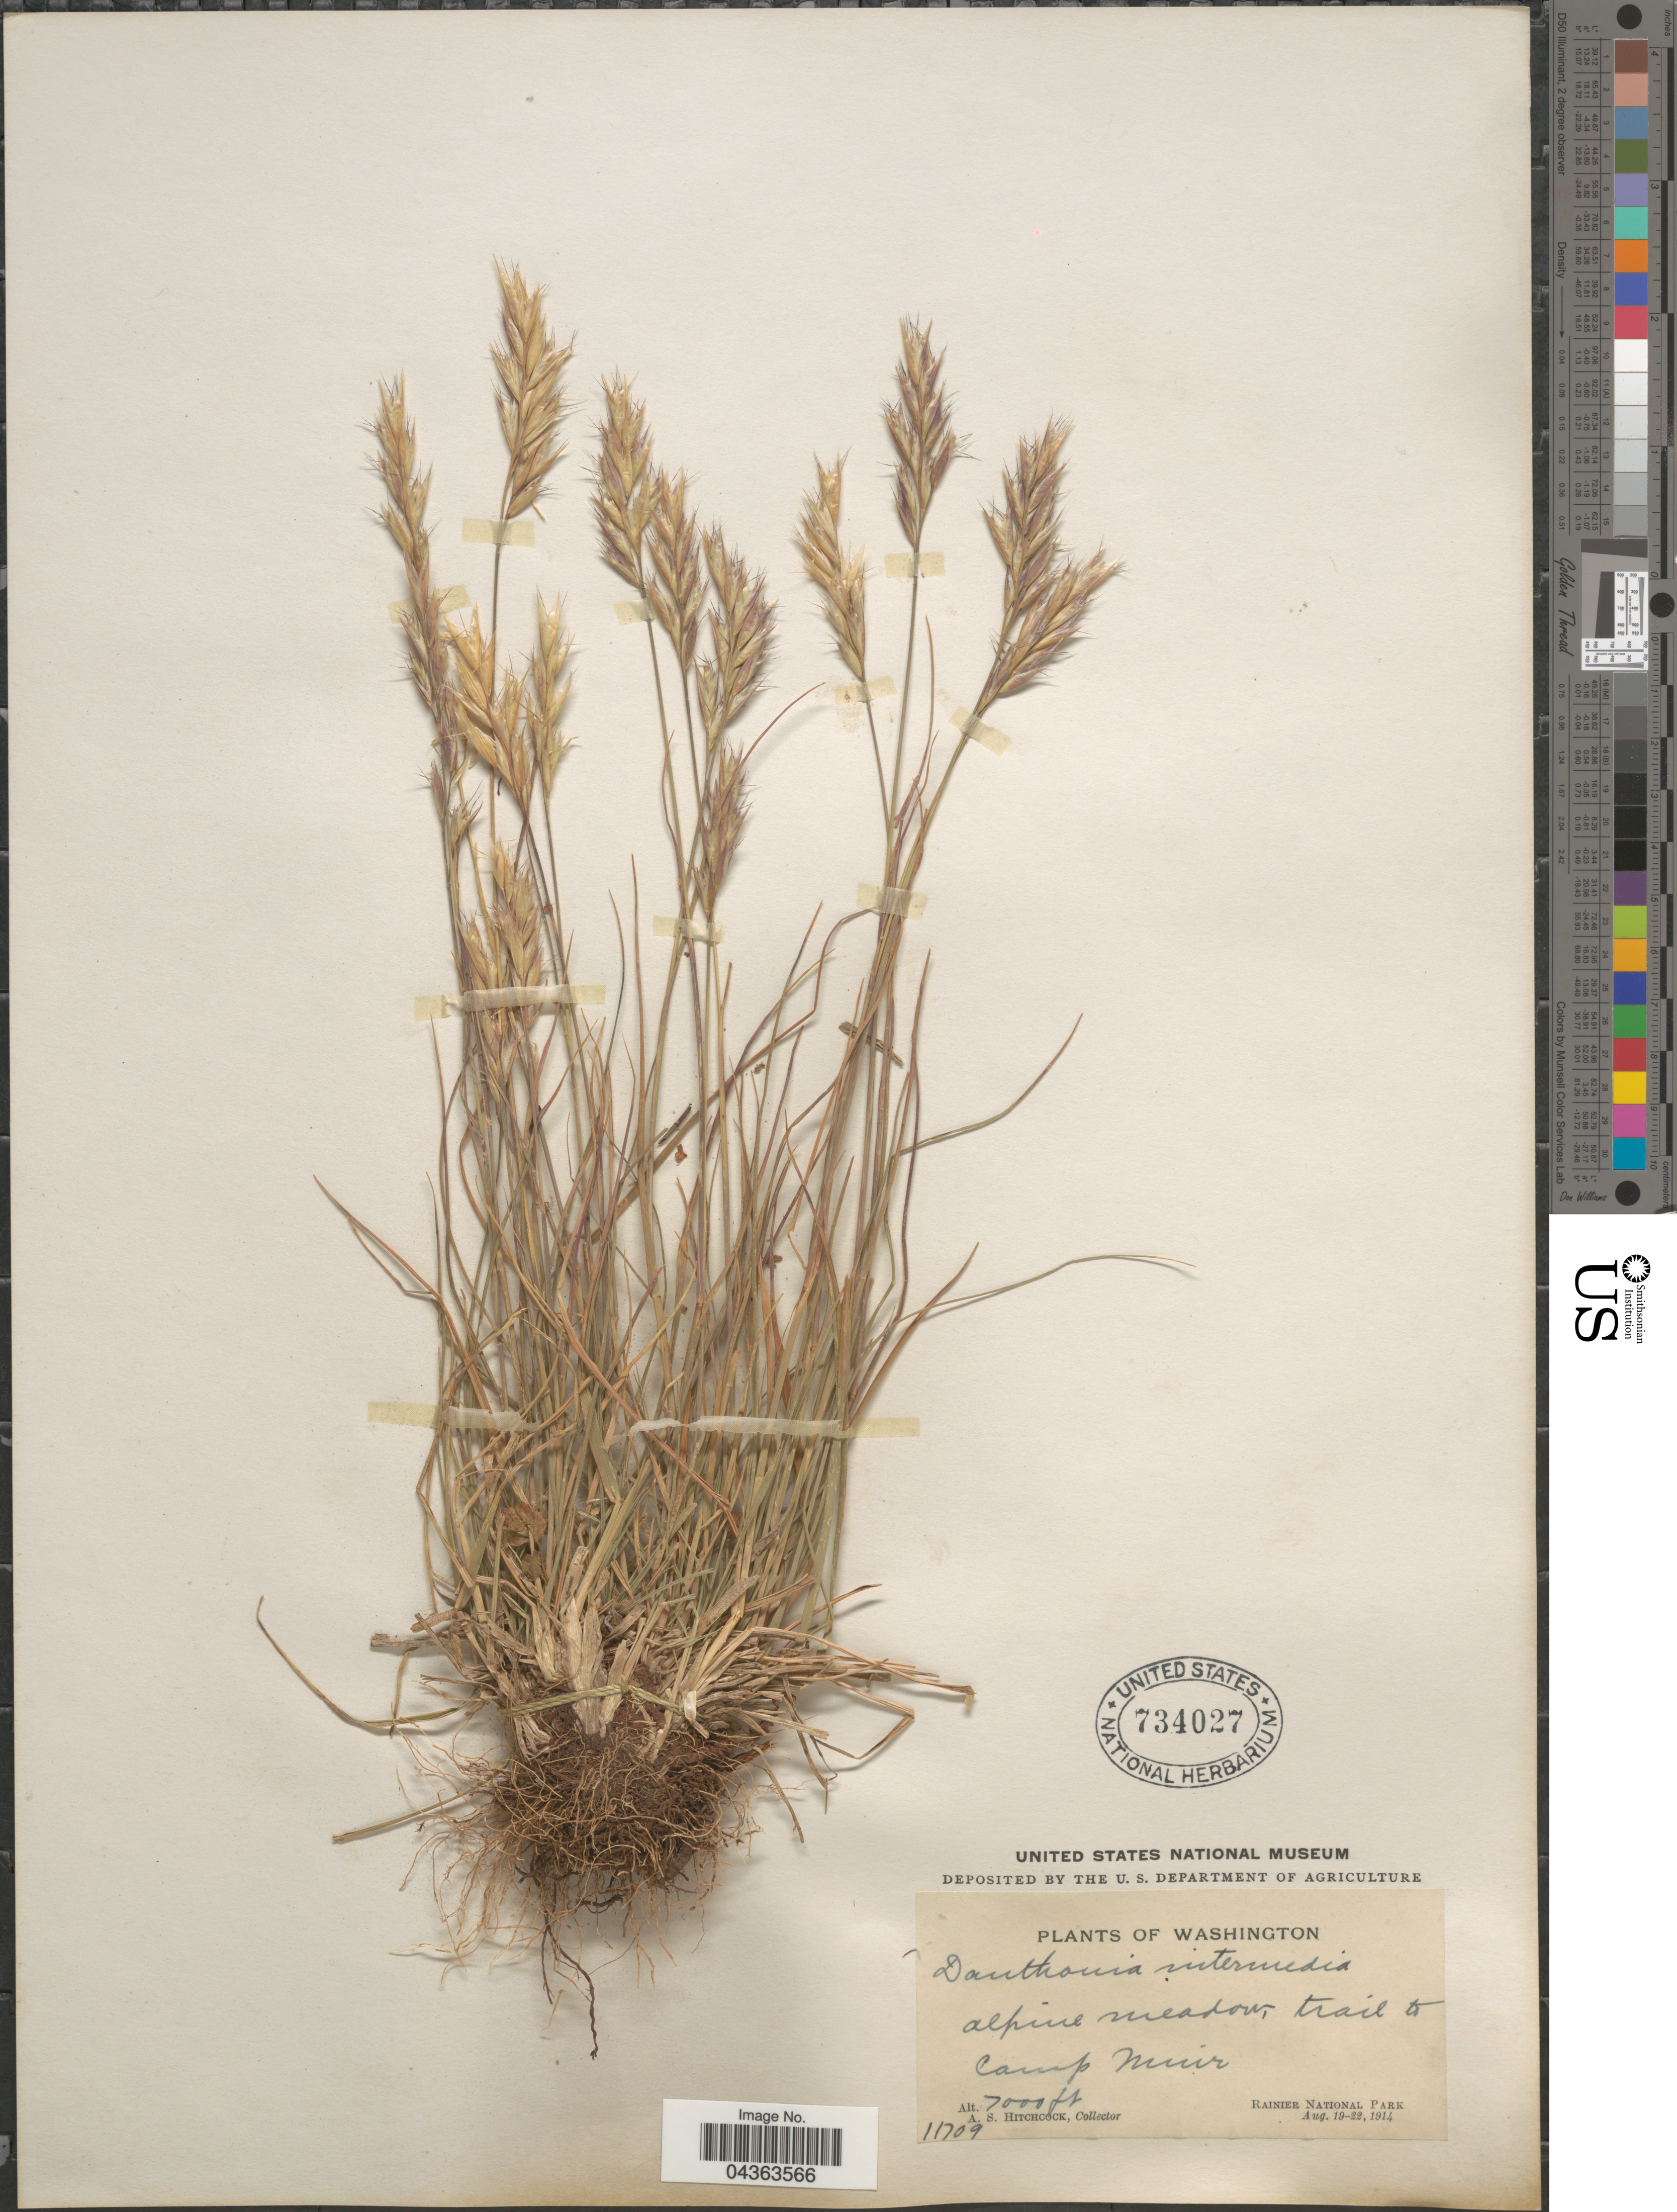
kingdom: Plantae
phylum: Tracheophyta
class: Liliopsida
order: Poales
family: Poaceae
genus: Danthonia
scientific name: Danthonia intermedia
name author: Vasey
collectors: A. S. Hitchcock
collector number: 11709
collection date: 1914-08-19/1914-08-22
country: United States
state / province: Washington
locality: Alpine meadow, trail to Camp Muir. Rainier National Park.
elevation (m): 2134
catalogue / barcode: US 734027